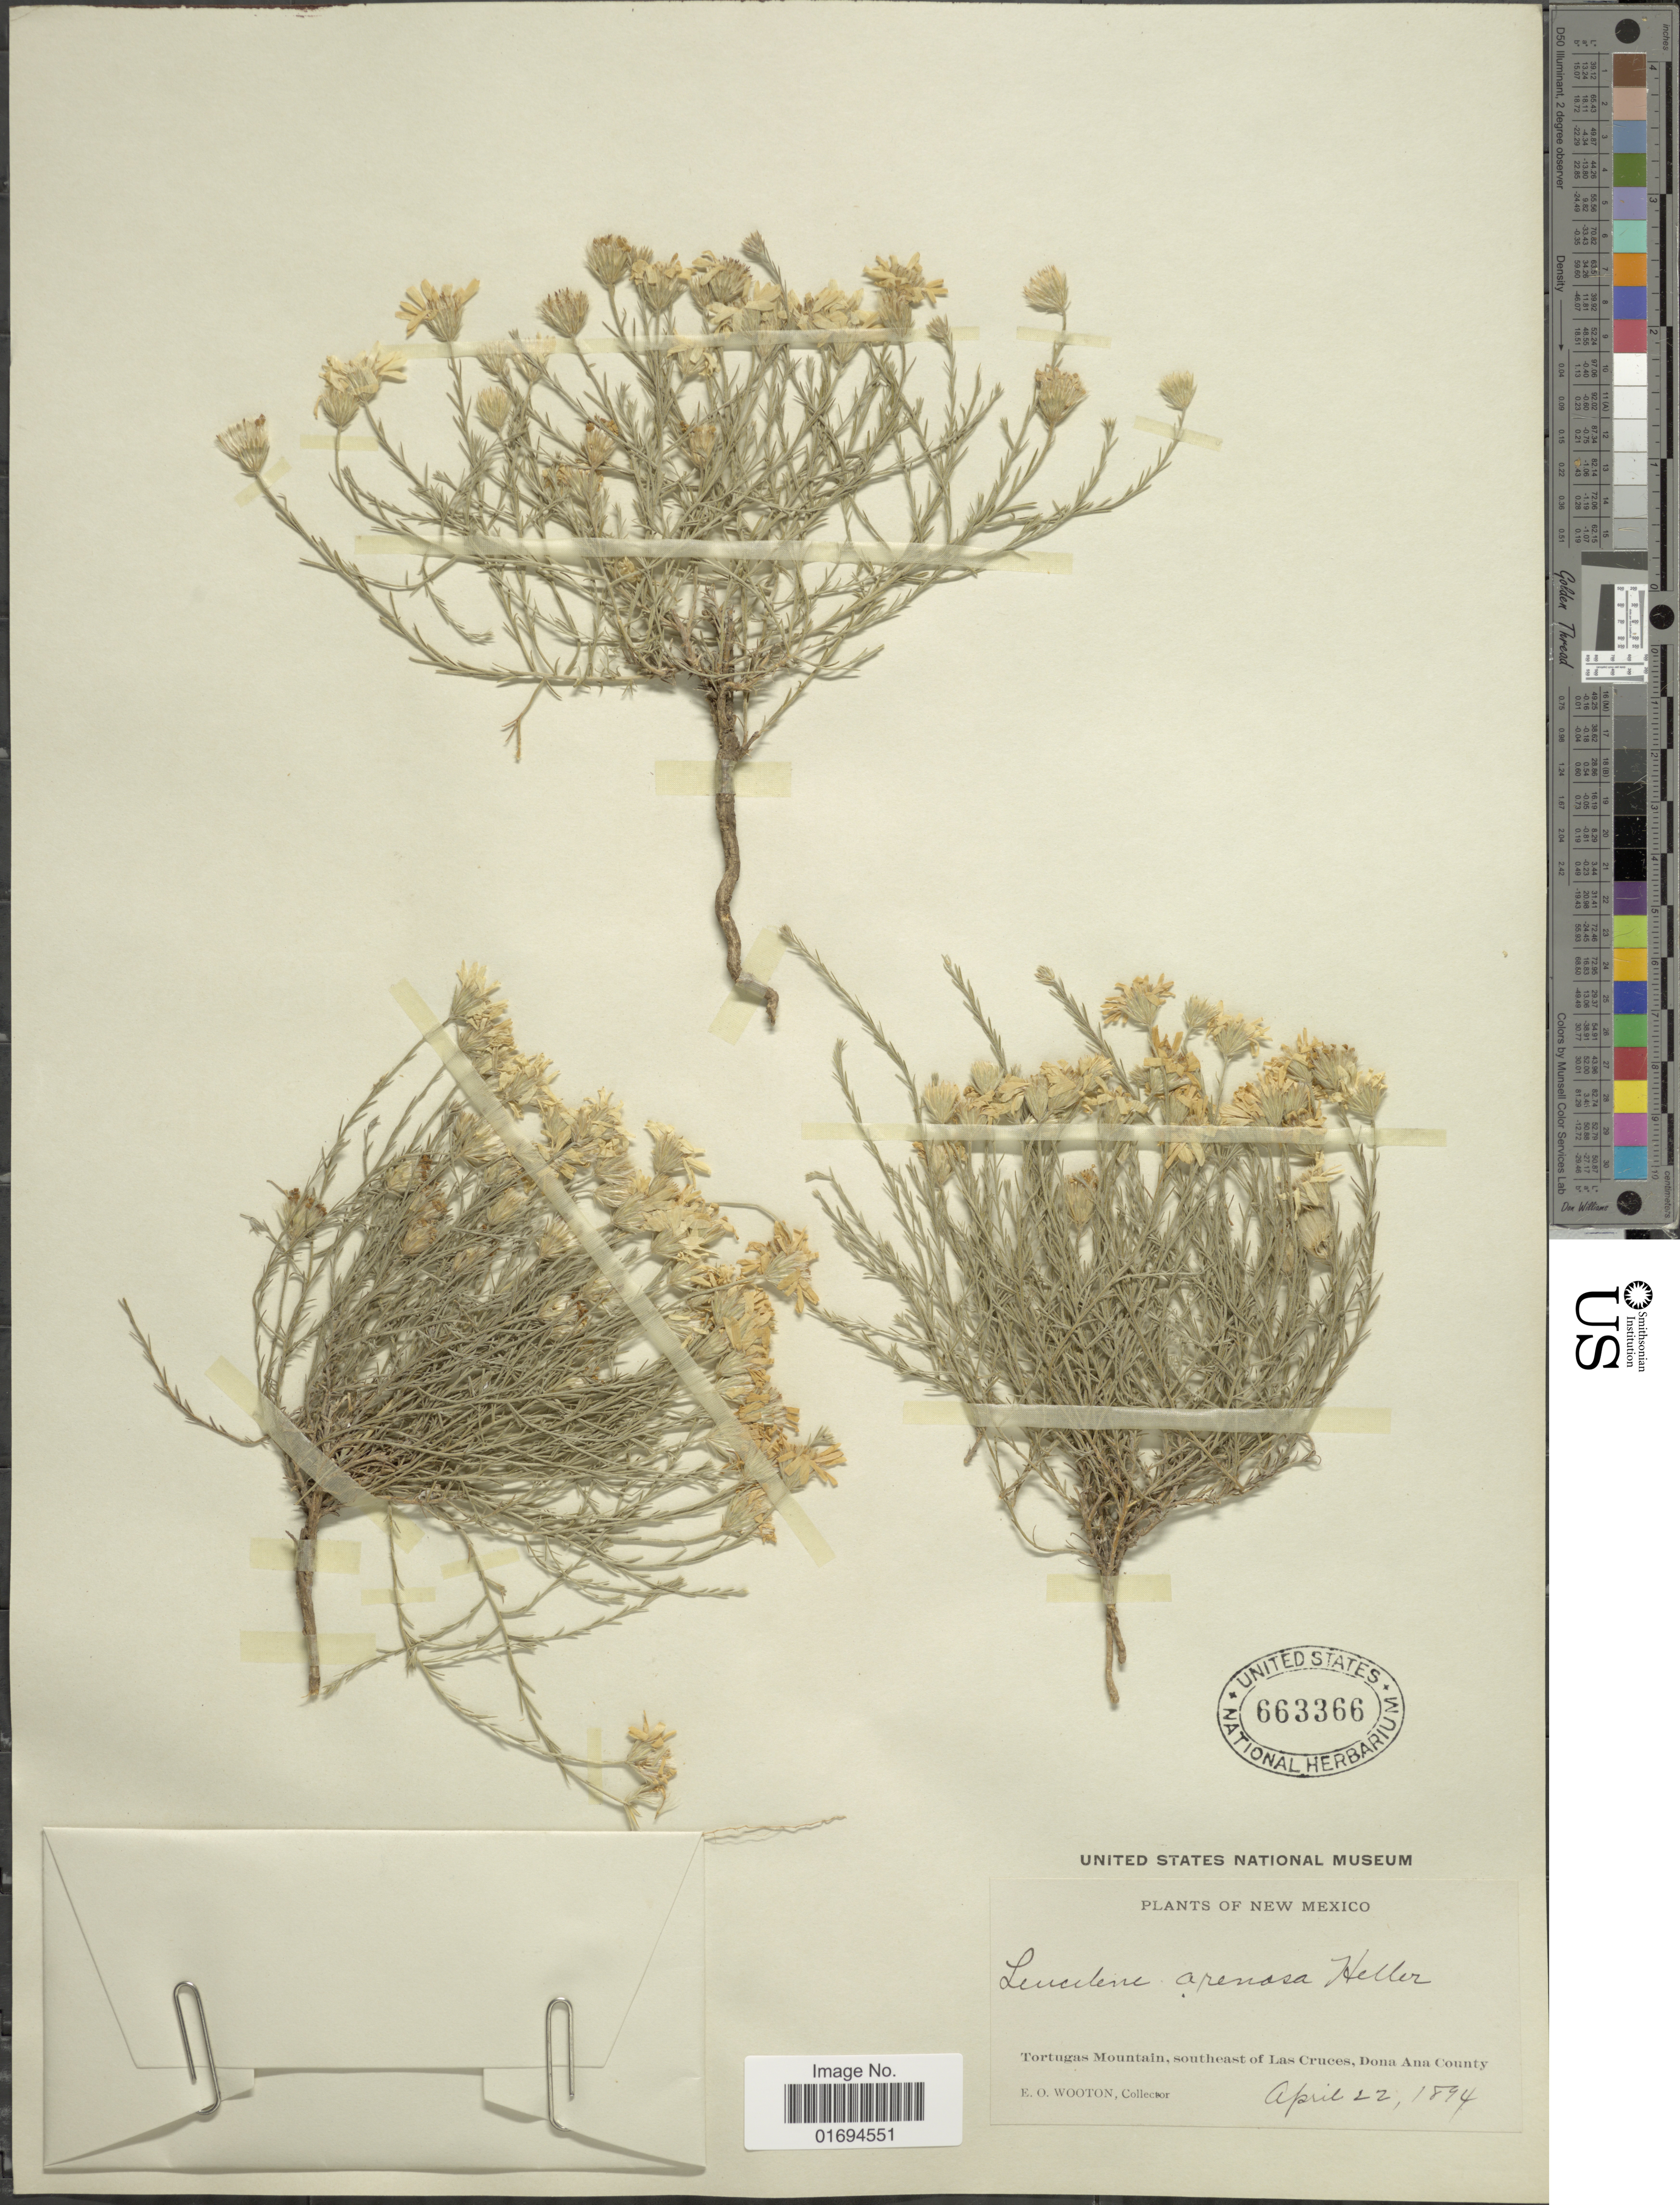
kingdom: Plantae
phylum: Tracheophyta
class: Magnoliopsida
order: Asterales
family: Asteraceae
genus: Chaetopappa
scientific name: Chaetopappa ericoides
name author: (Torr.) G.L. Nesom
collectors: E. O. Wooton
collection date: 1894-04-22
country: United States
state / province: New Mexico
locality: Tortugas Mountain, Southeast of Las Cruces, Dona Ana County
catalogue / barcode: US 663366